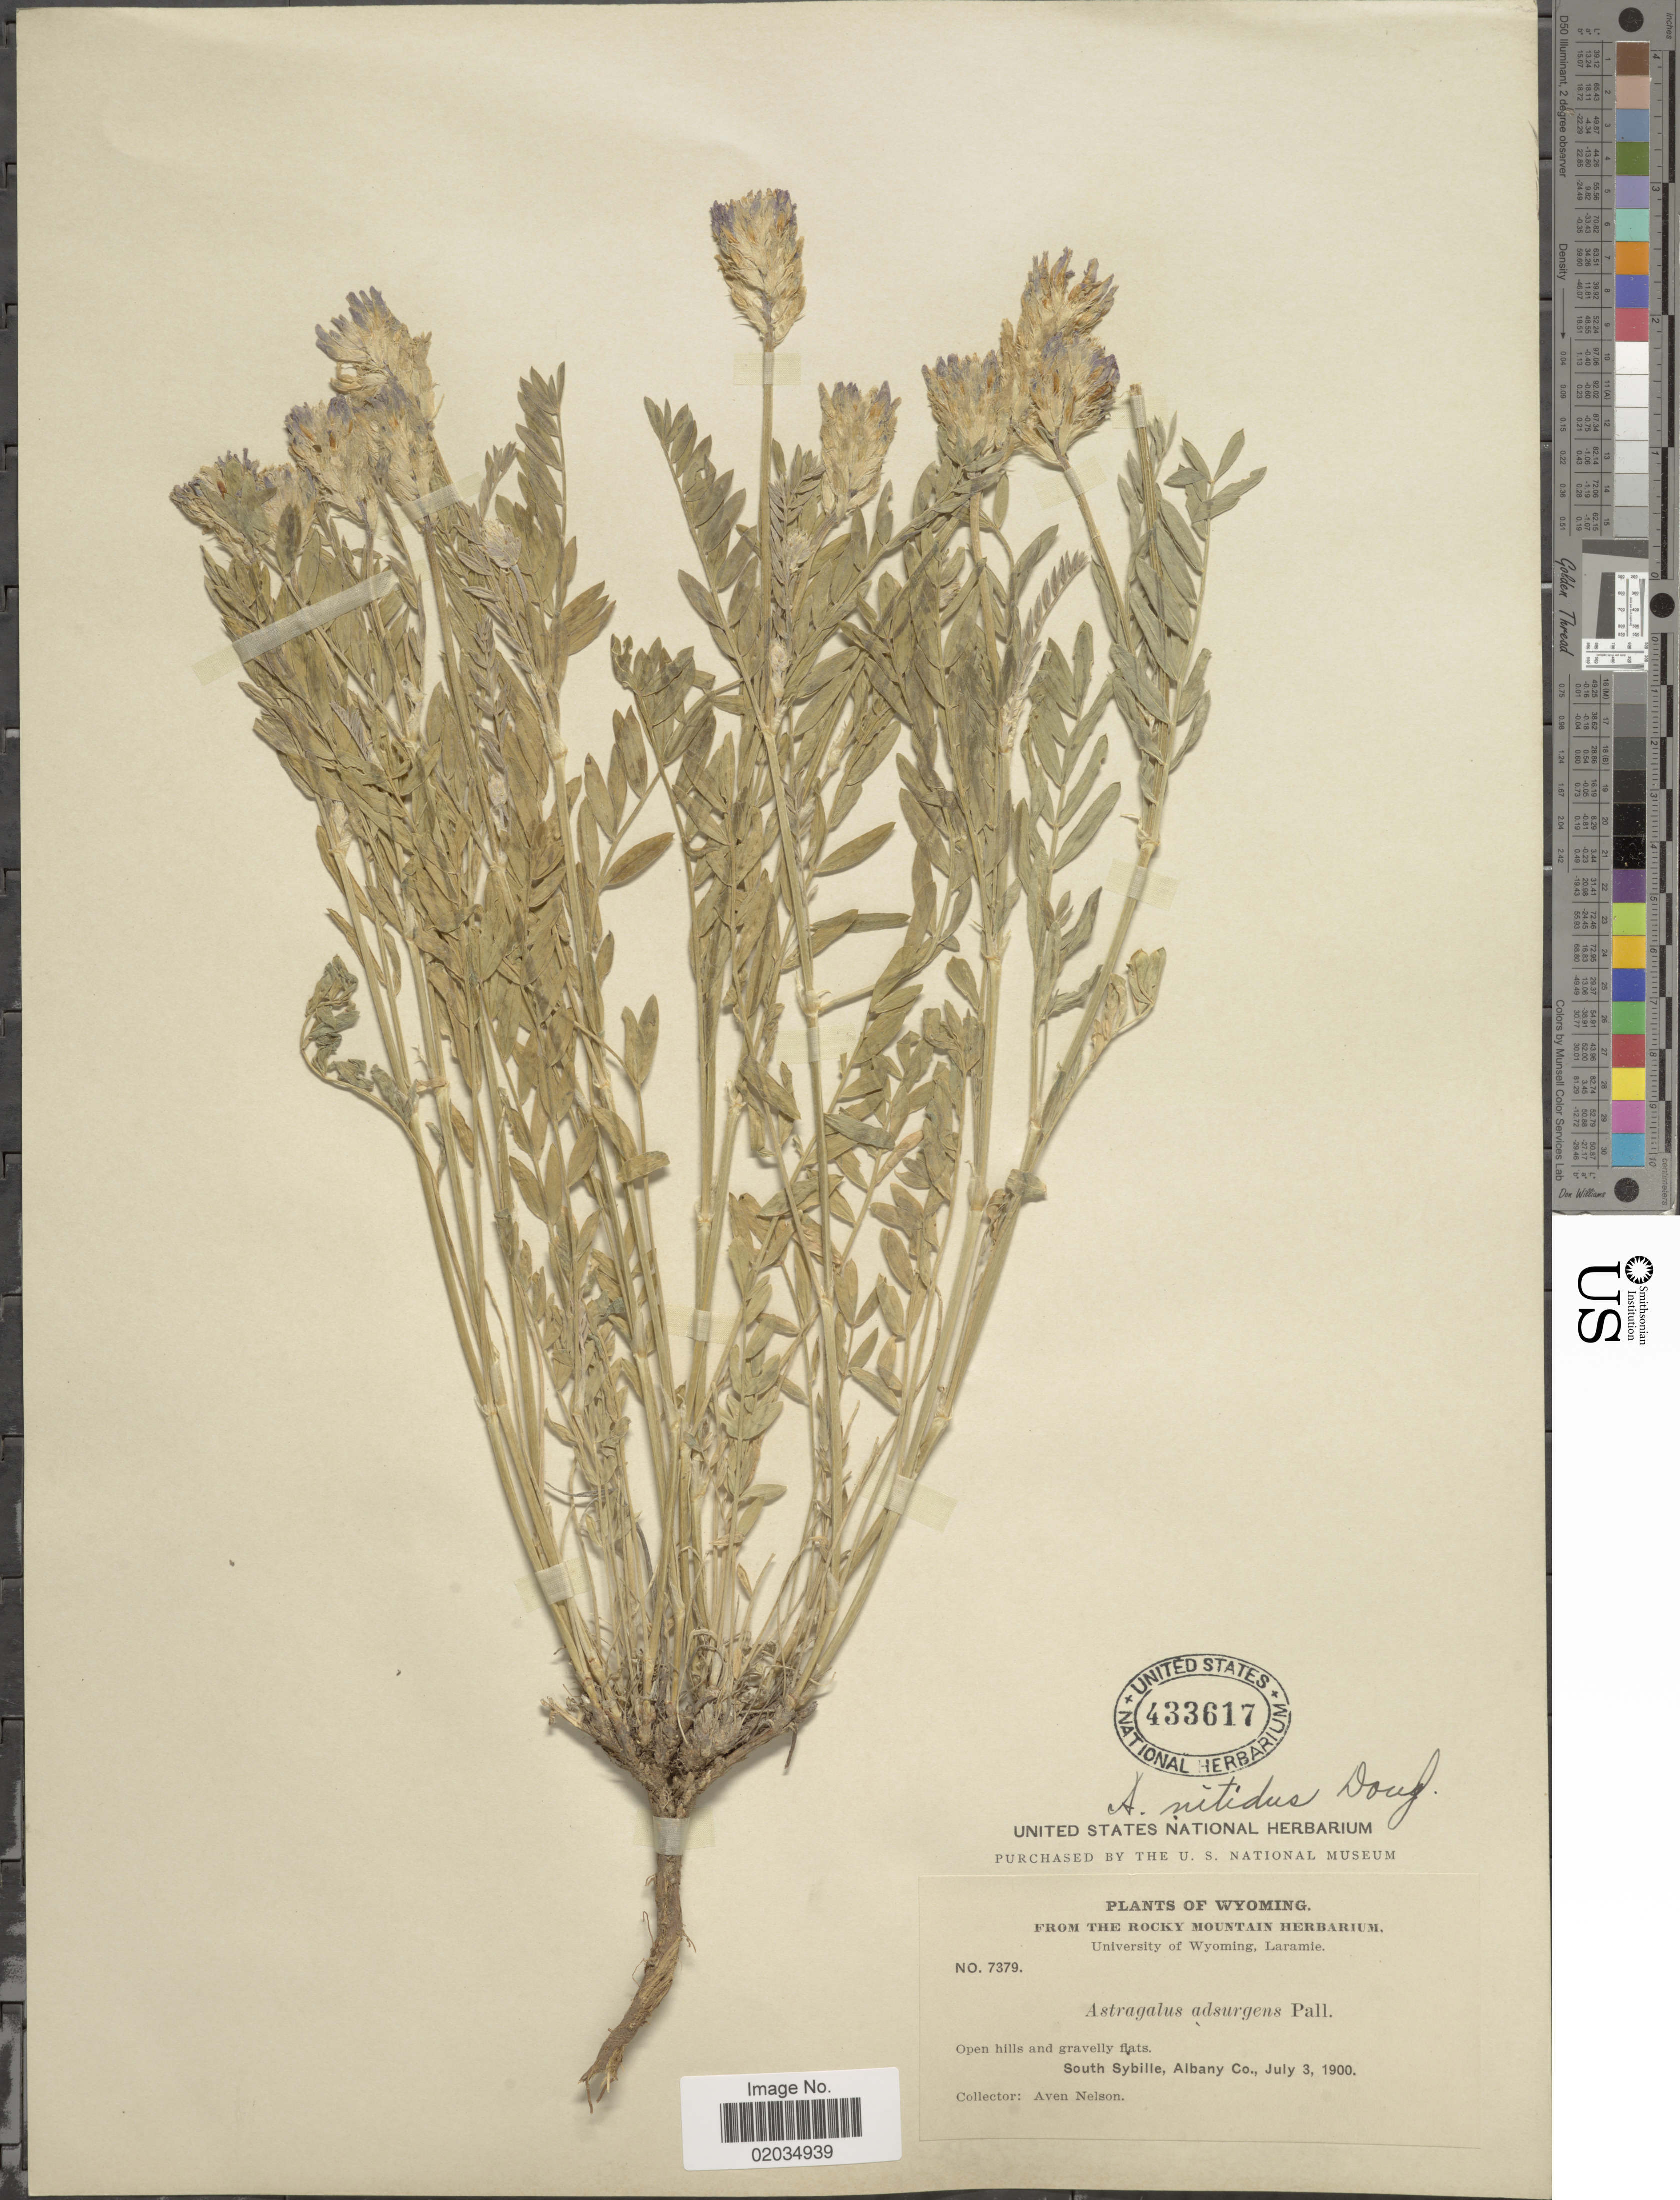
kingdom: Plantae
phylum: Tracheophyta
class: Magnoliopsida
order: Fabales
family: Fabaceae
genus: Astragalus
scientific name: Astragalus striatus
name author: Nutt.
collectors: A. Nelson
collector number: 7379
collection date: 1900-07-03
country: United States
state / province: Wyoming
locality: South Sybille, Albany Co.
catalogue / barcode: US 433617